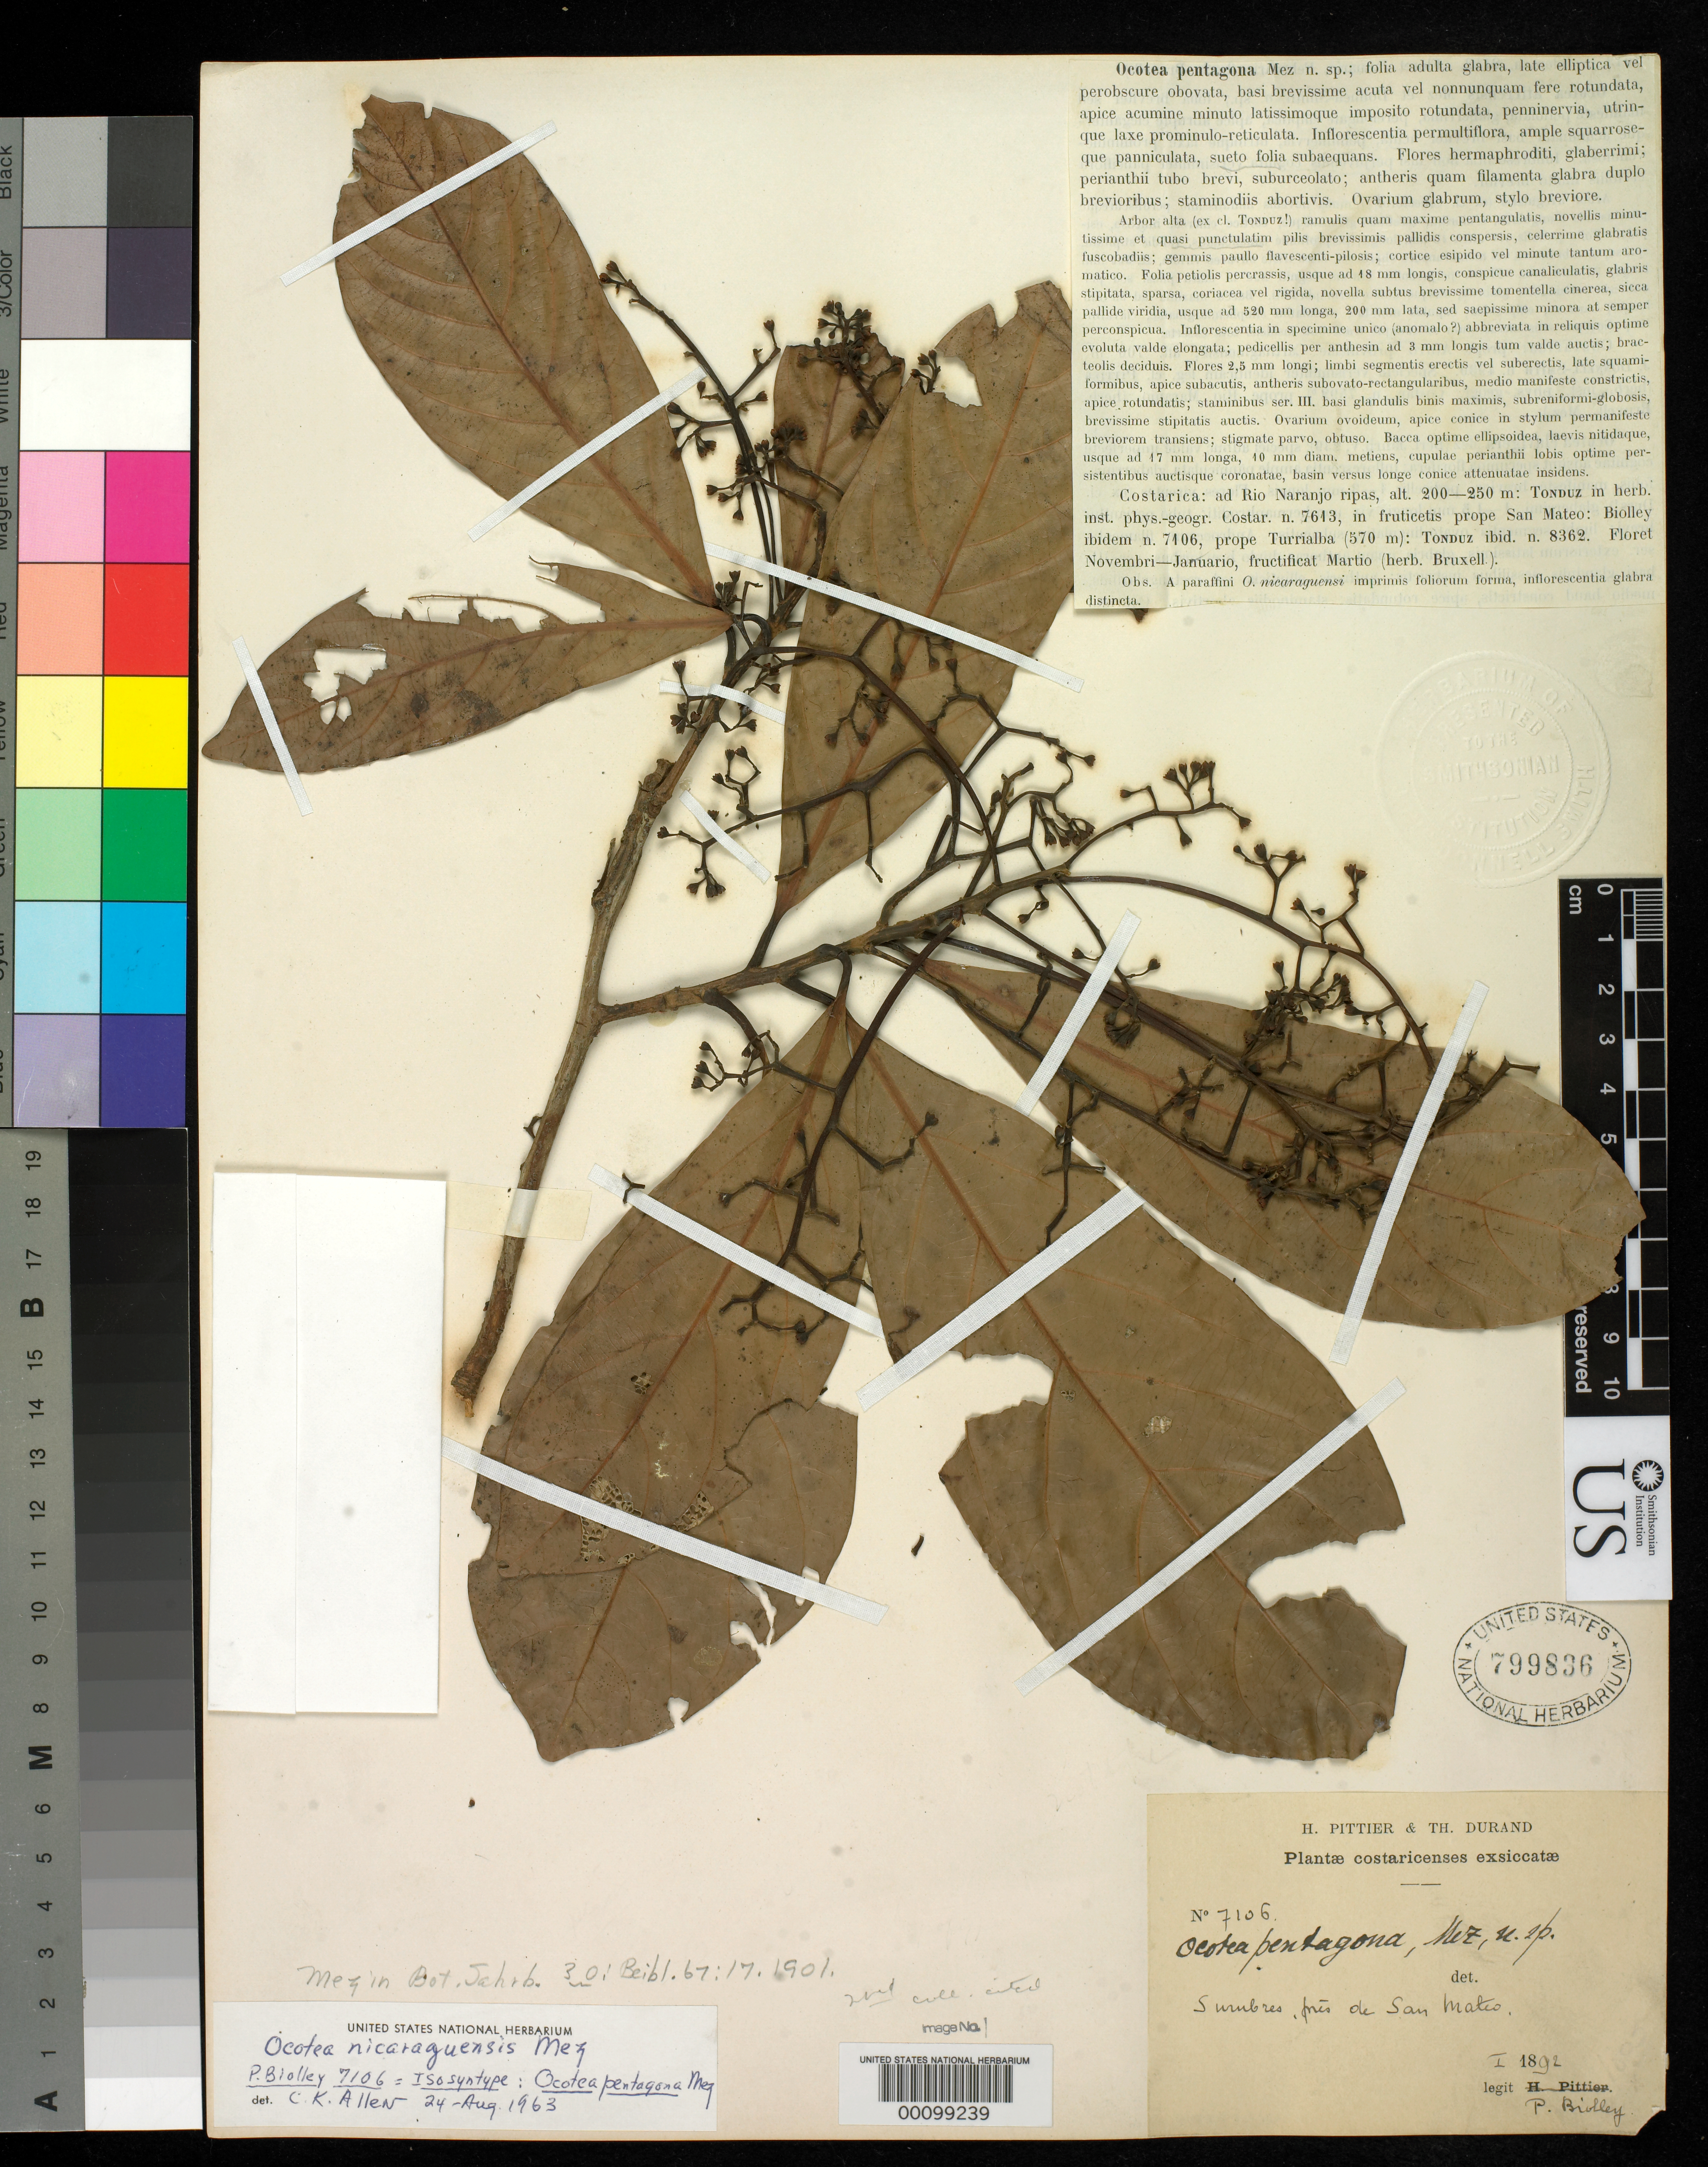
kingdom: Plantae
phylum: Tracheophyta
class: Magnoliopsida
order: Laurales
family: Lauraceae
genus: Ocotea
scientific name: Ocotea pentagona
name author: Mez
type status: Syntype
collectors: P. Biolley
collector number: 7106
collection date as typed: Jan 1892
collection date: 1892-01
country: Costa Rica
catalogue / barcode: US 799836